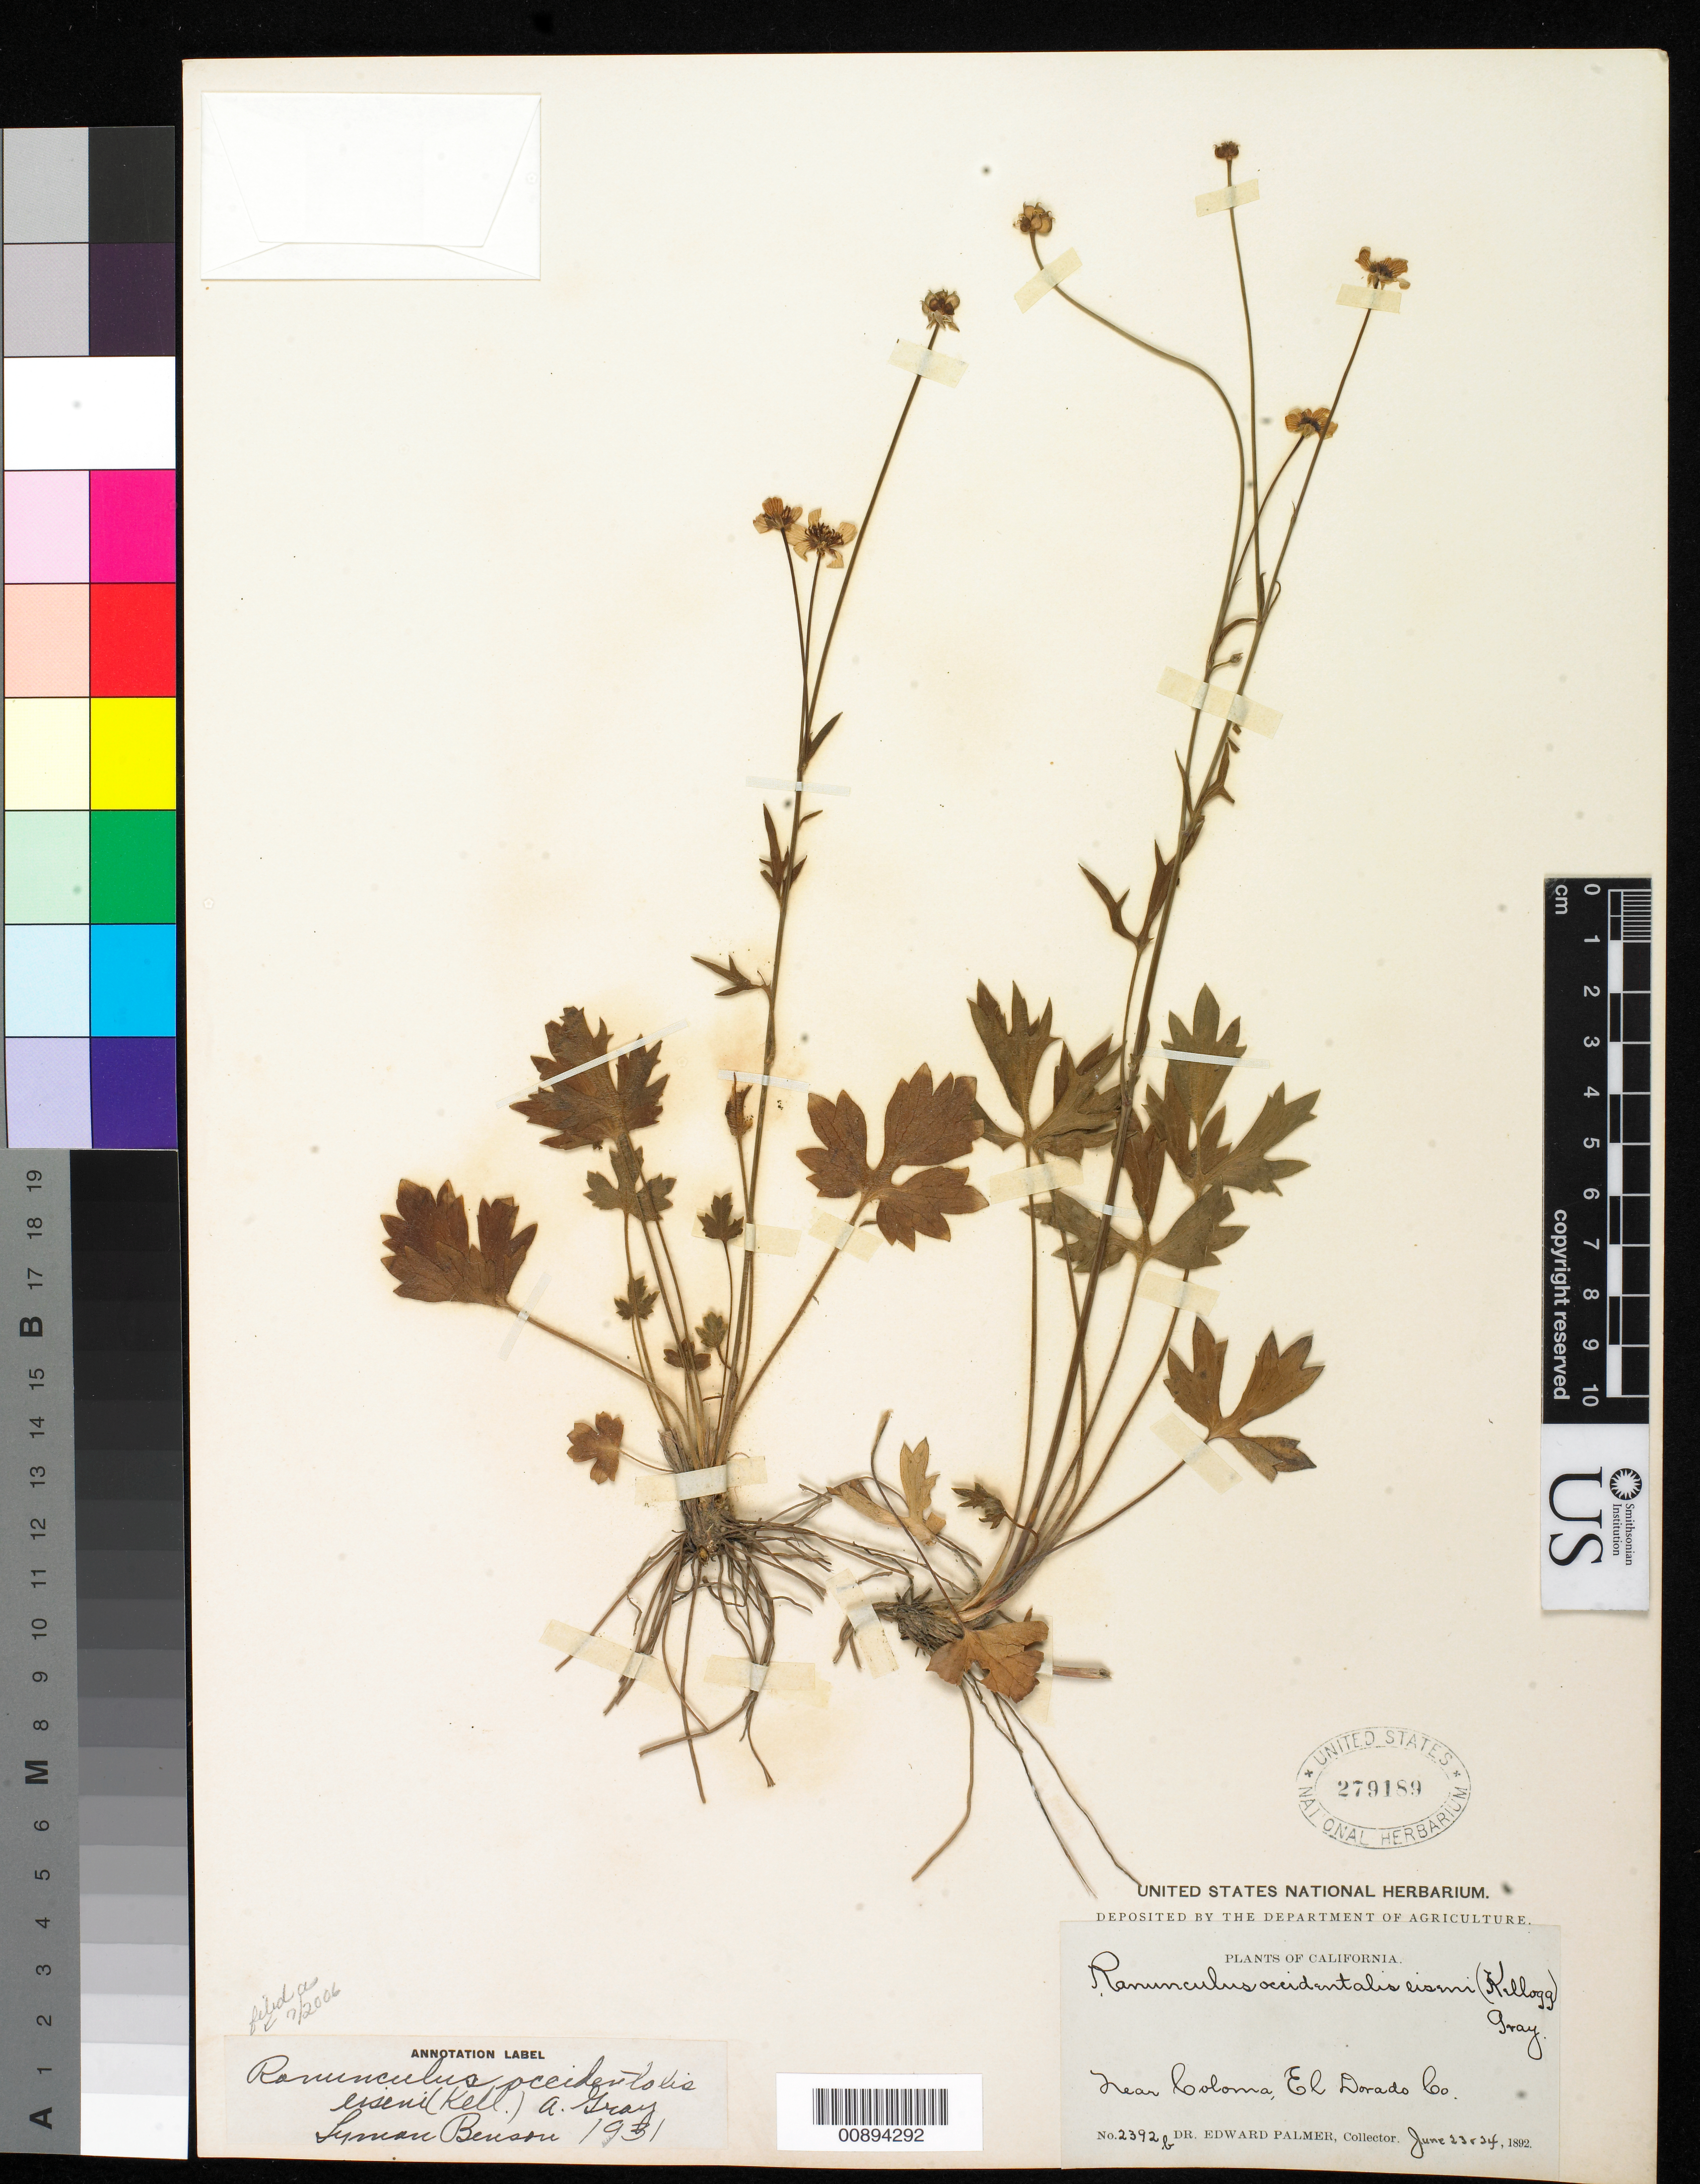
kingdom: Plantae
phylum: Tracheophyta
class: Magnoliopsida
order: Ranunculales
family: Ranunculaceae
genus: Ranunculus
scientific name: Ranunculus occidentalis var. eisenii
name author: Nutt.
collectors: E. Palmer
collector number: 2392 b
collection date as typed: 23 Jun 1892 to 24 Jun 1892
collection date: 1892-06-23/1892-06-24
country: United States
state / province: California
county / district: El Dorado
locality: Near Coloma, El Dorado County, California.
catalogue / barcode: US 279189